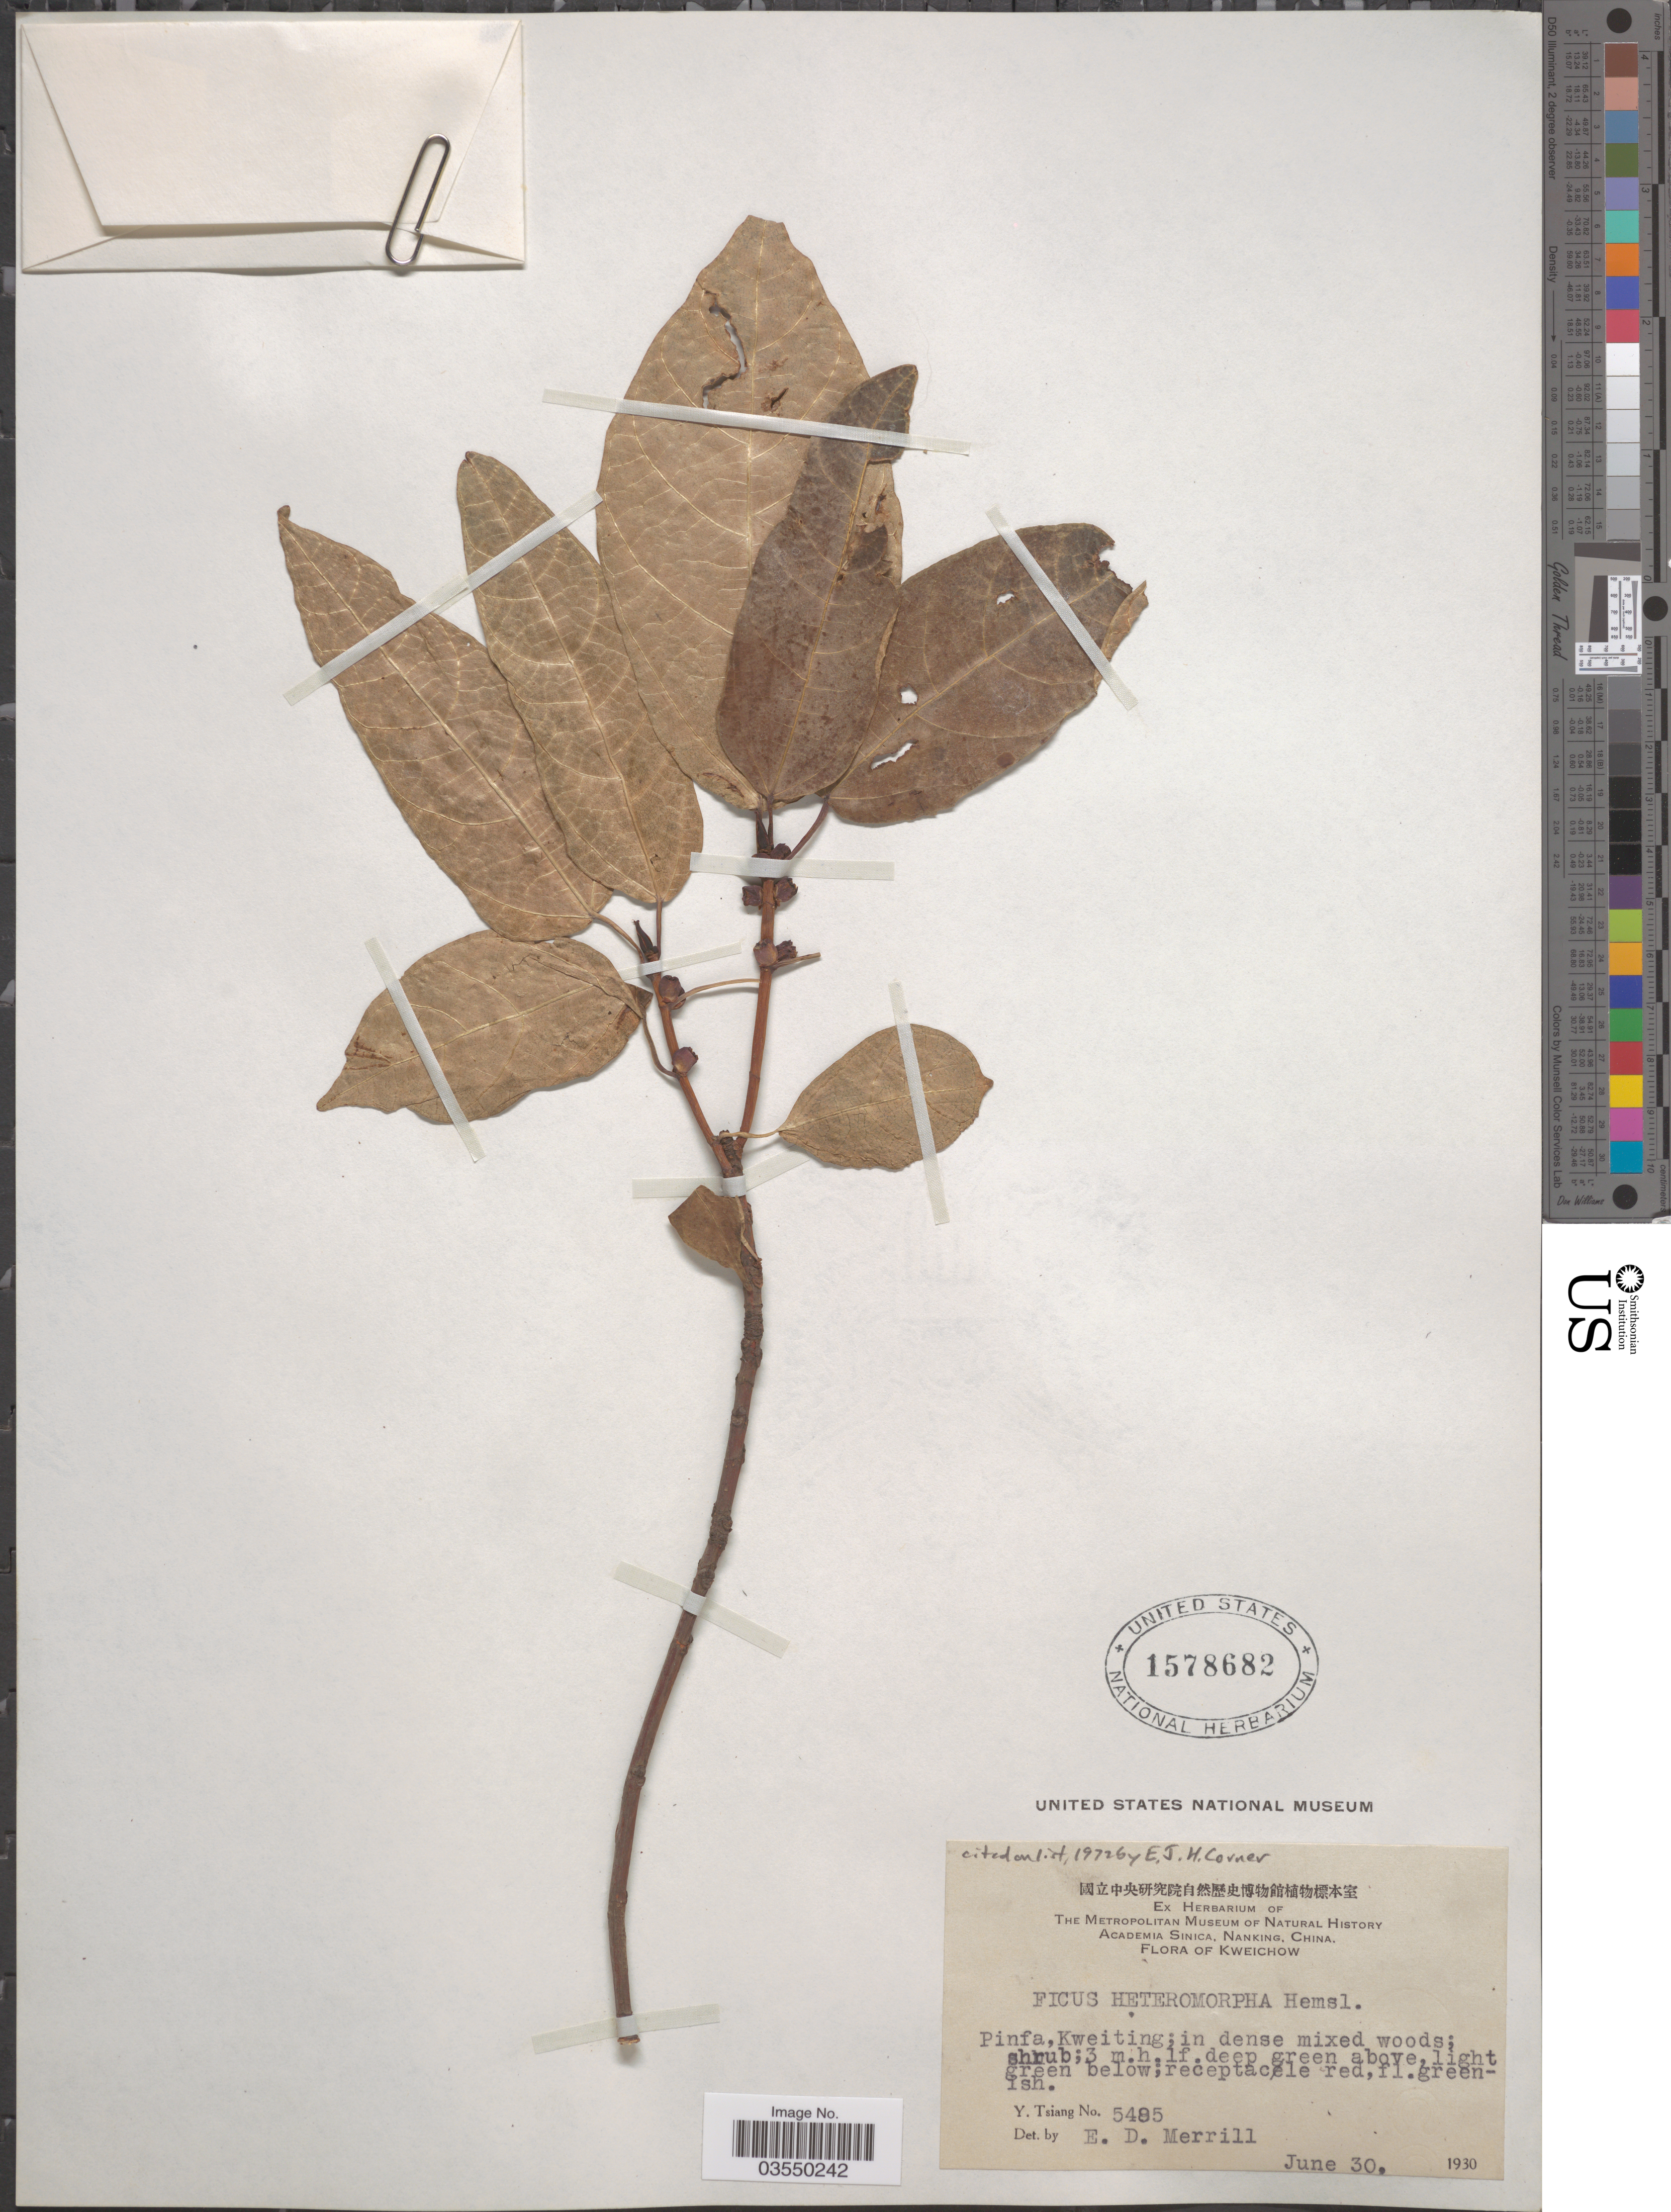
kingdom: Plantae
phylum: Tracheophyta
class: Magnoliopsida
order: Rosales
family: Moraceae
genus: Ficus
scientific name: Ficus heteromorpha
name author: Hemsl.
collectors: Y. Tsiang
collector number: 5485*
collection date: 1930-06-30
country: China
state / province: Guizhou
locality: Kweichow. Pinfa, Kweiting.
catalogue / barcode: US 1578682